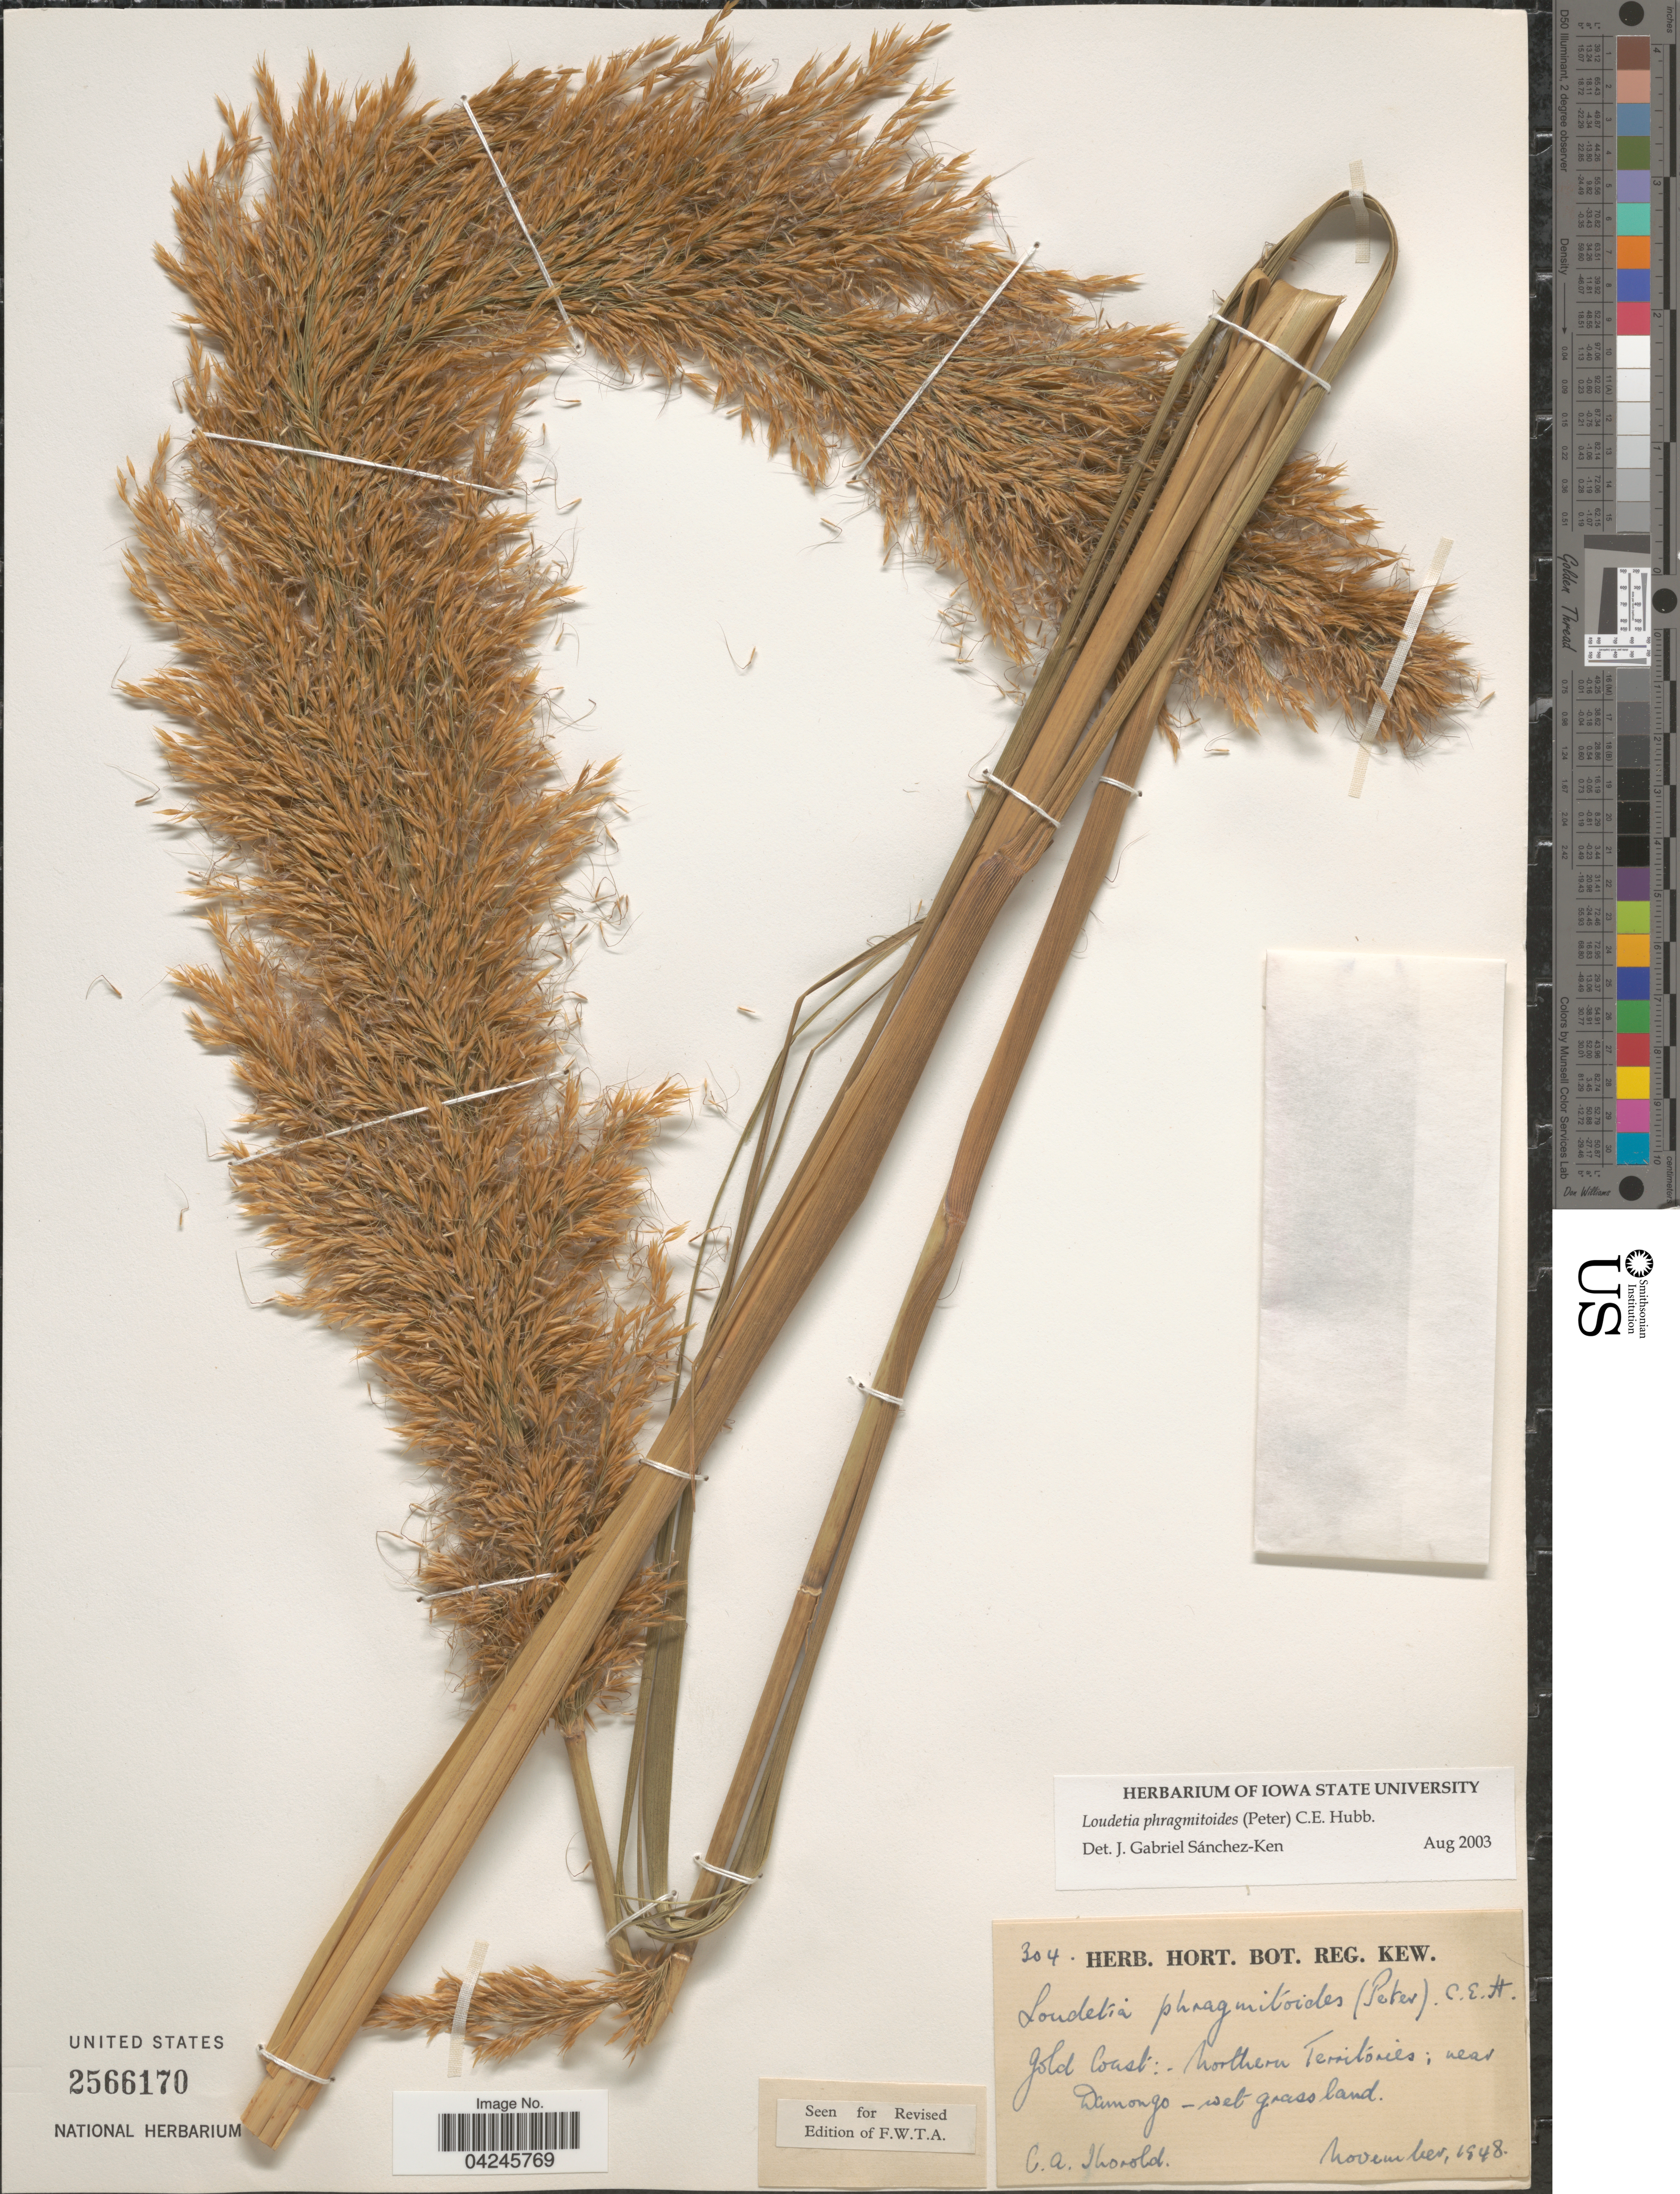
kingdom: Plantae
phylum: Tracheophyta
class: Liliopsida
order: Poales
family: Poaceae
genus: Loudetia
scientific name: Loudetia phragmitoides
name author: (Peter) C.E. Hubb.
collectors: C. Thorold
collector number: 304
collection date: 1848-11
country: Ghana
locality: Gold Coast: - Northern Territories; near Damongo - wet grassland.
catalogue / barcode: US 2566170